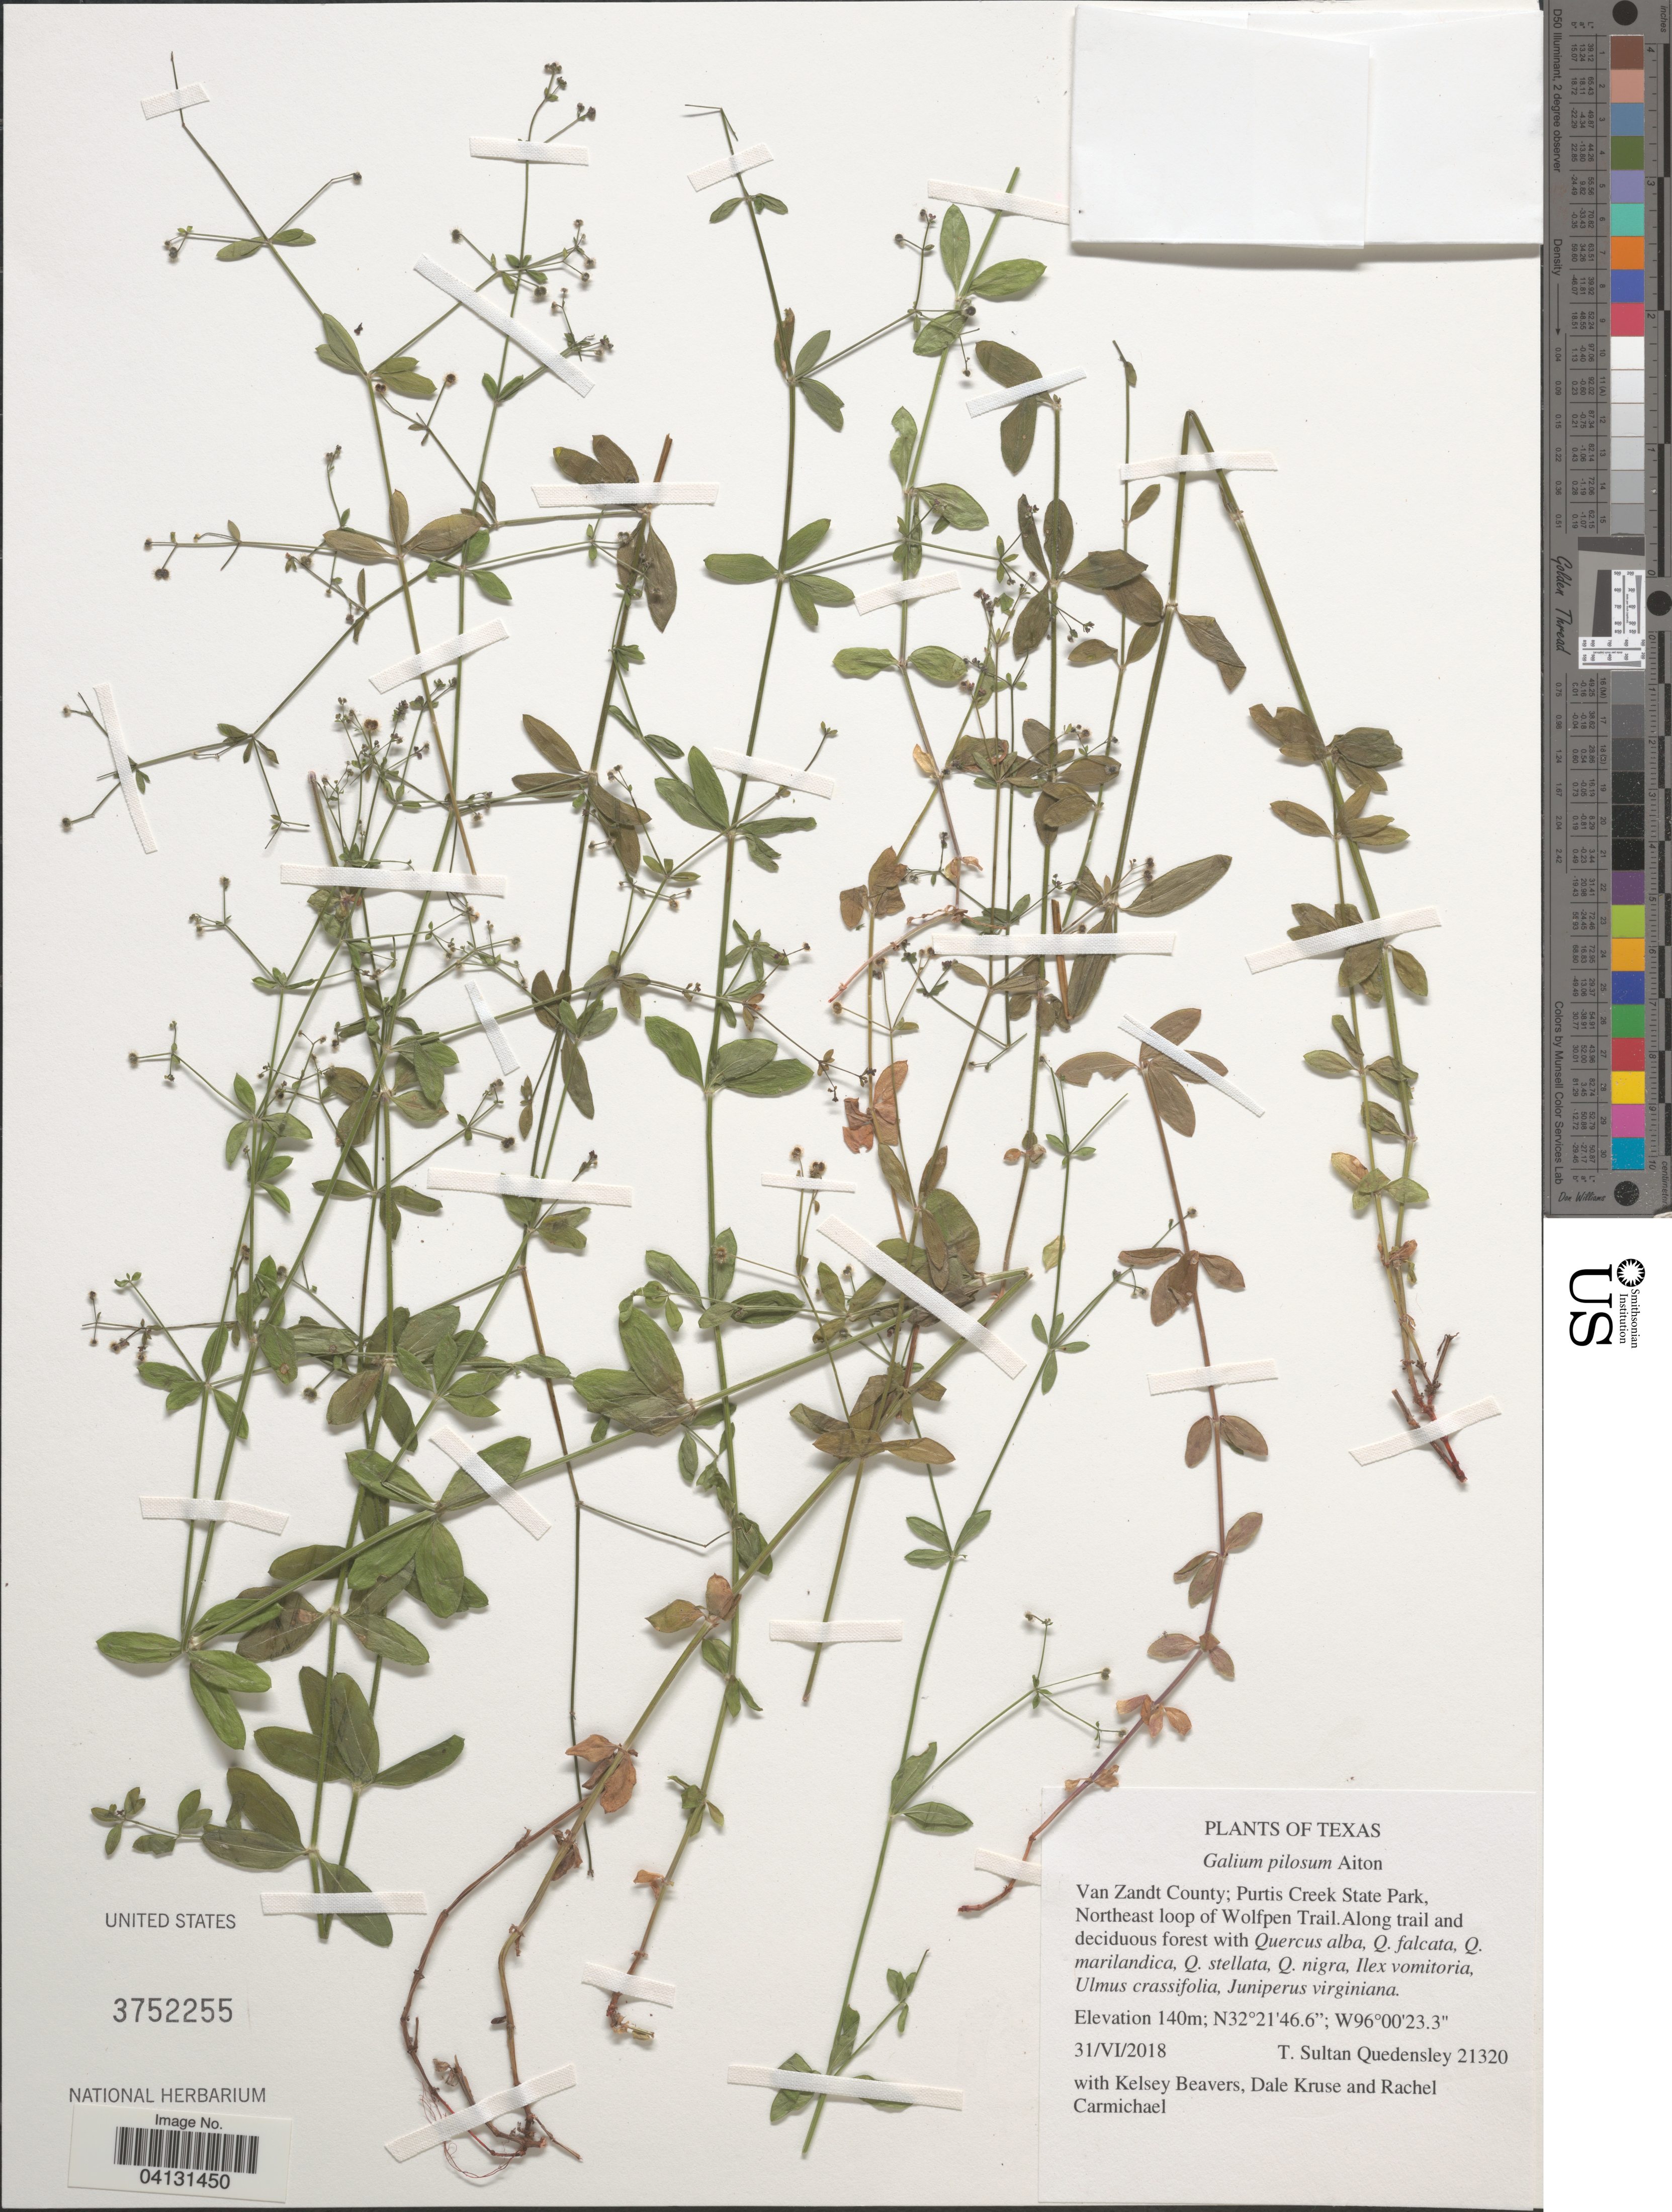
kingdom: Plantae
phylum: Tracheophyta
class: Magnoliopsida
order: Gentianales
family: Rubiaceae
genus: Galium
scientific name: Galium pilosum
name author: Aiton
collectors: T. S. Quedensley, K. Beavers, D. Kruse & R. Carmichael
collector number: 21320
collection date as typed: Transcribed d/m/y: 31/6/2018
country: United States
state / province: Texas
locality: Van Zandt County; Purtis Creek State Park, Northeast loop of Wolfpen Trail.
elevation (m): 140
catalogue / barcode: US 3752255